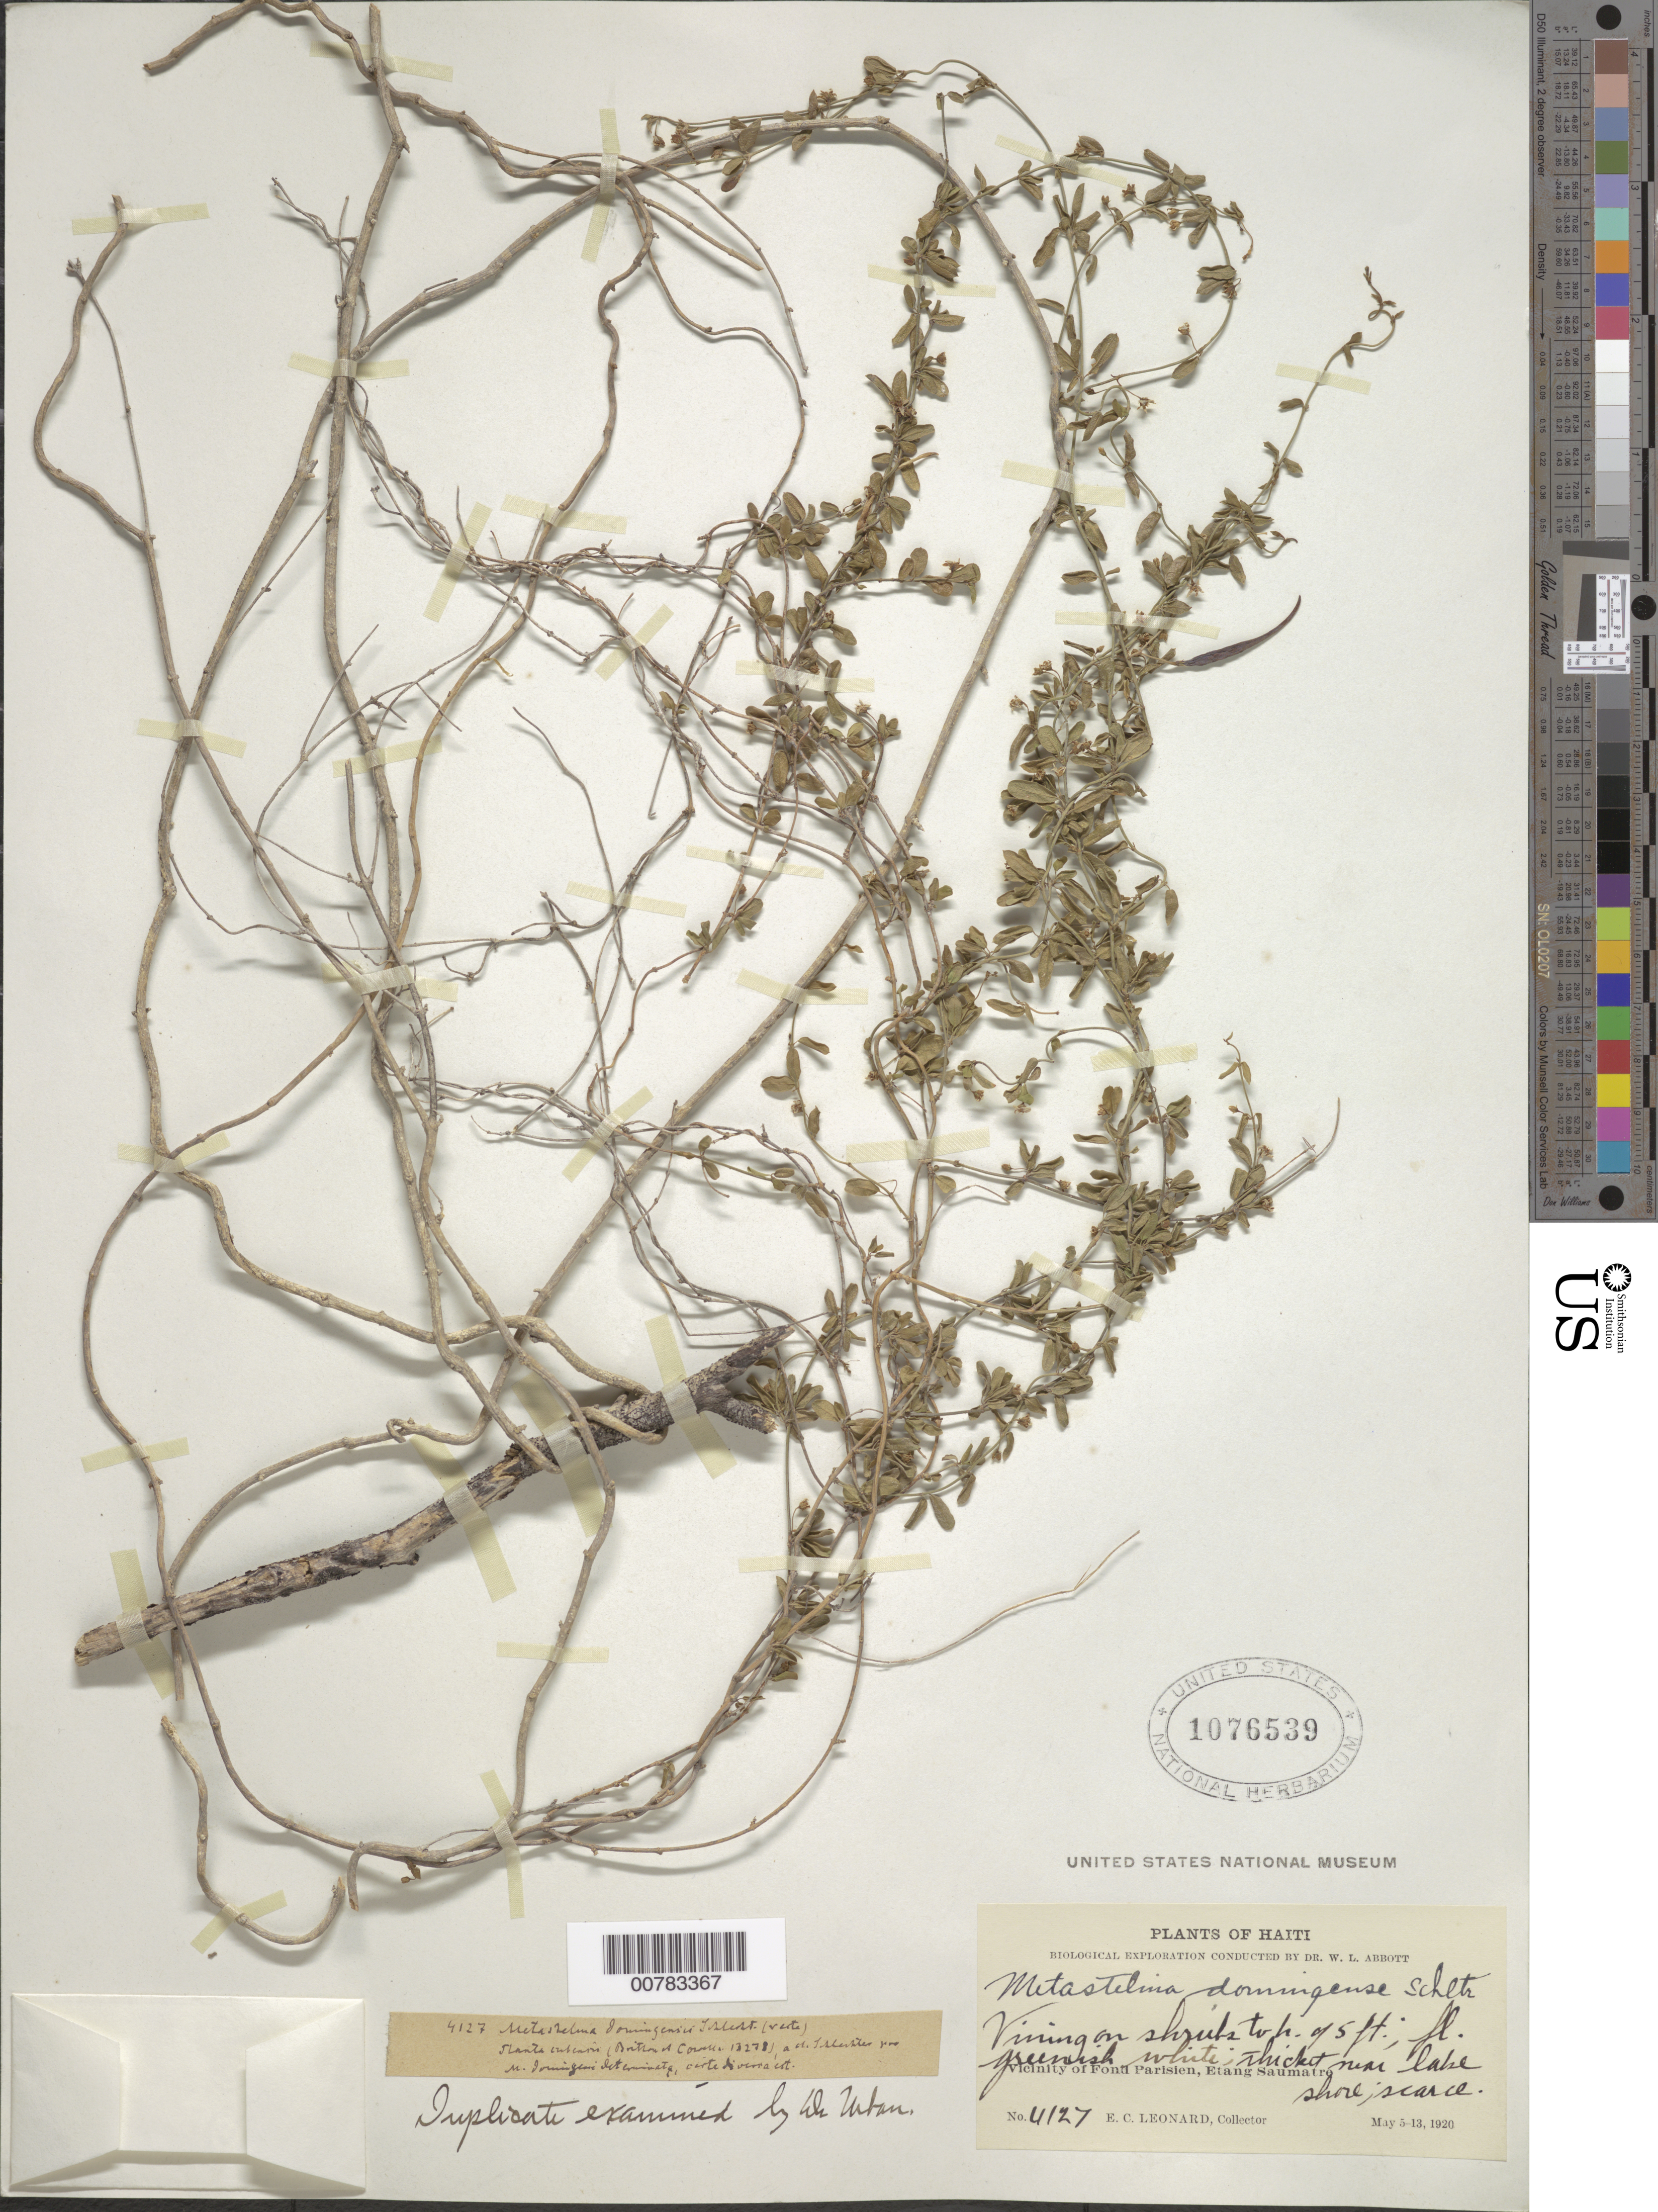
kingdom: Plantae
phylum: Tracheophyta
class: Magnoliopsida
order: Gentianales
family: Apocynaceae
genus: Metastelma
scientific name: Metastelma domingense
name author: Schltr.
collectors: E. C. Leonard, W. Britton & J. F. Cowell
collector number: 4127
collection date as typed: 05 May 1920 to 13 May 1920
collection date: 1920-05-05/1920-05-13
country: Haiti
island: Hispaniola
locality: Etang Saumatre, vicinity of Fond Parisien.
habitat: Thicket near lake shore.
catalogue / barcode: US 1076539